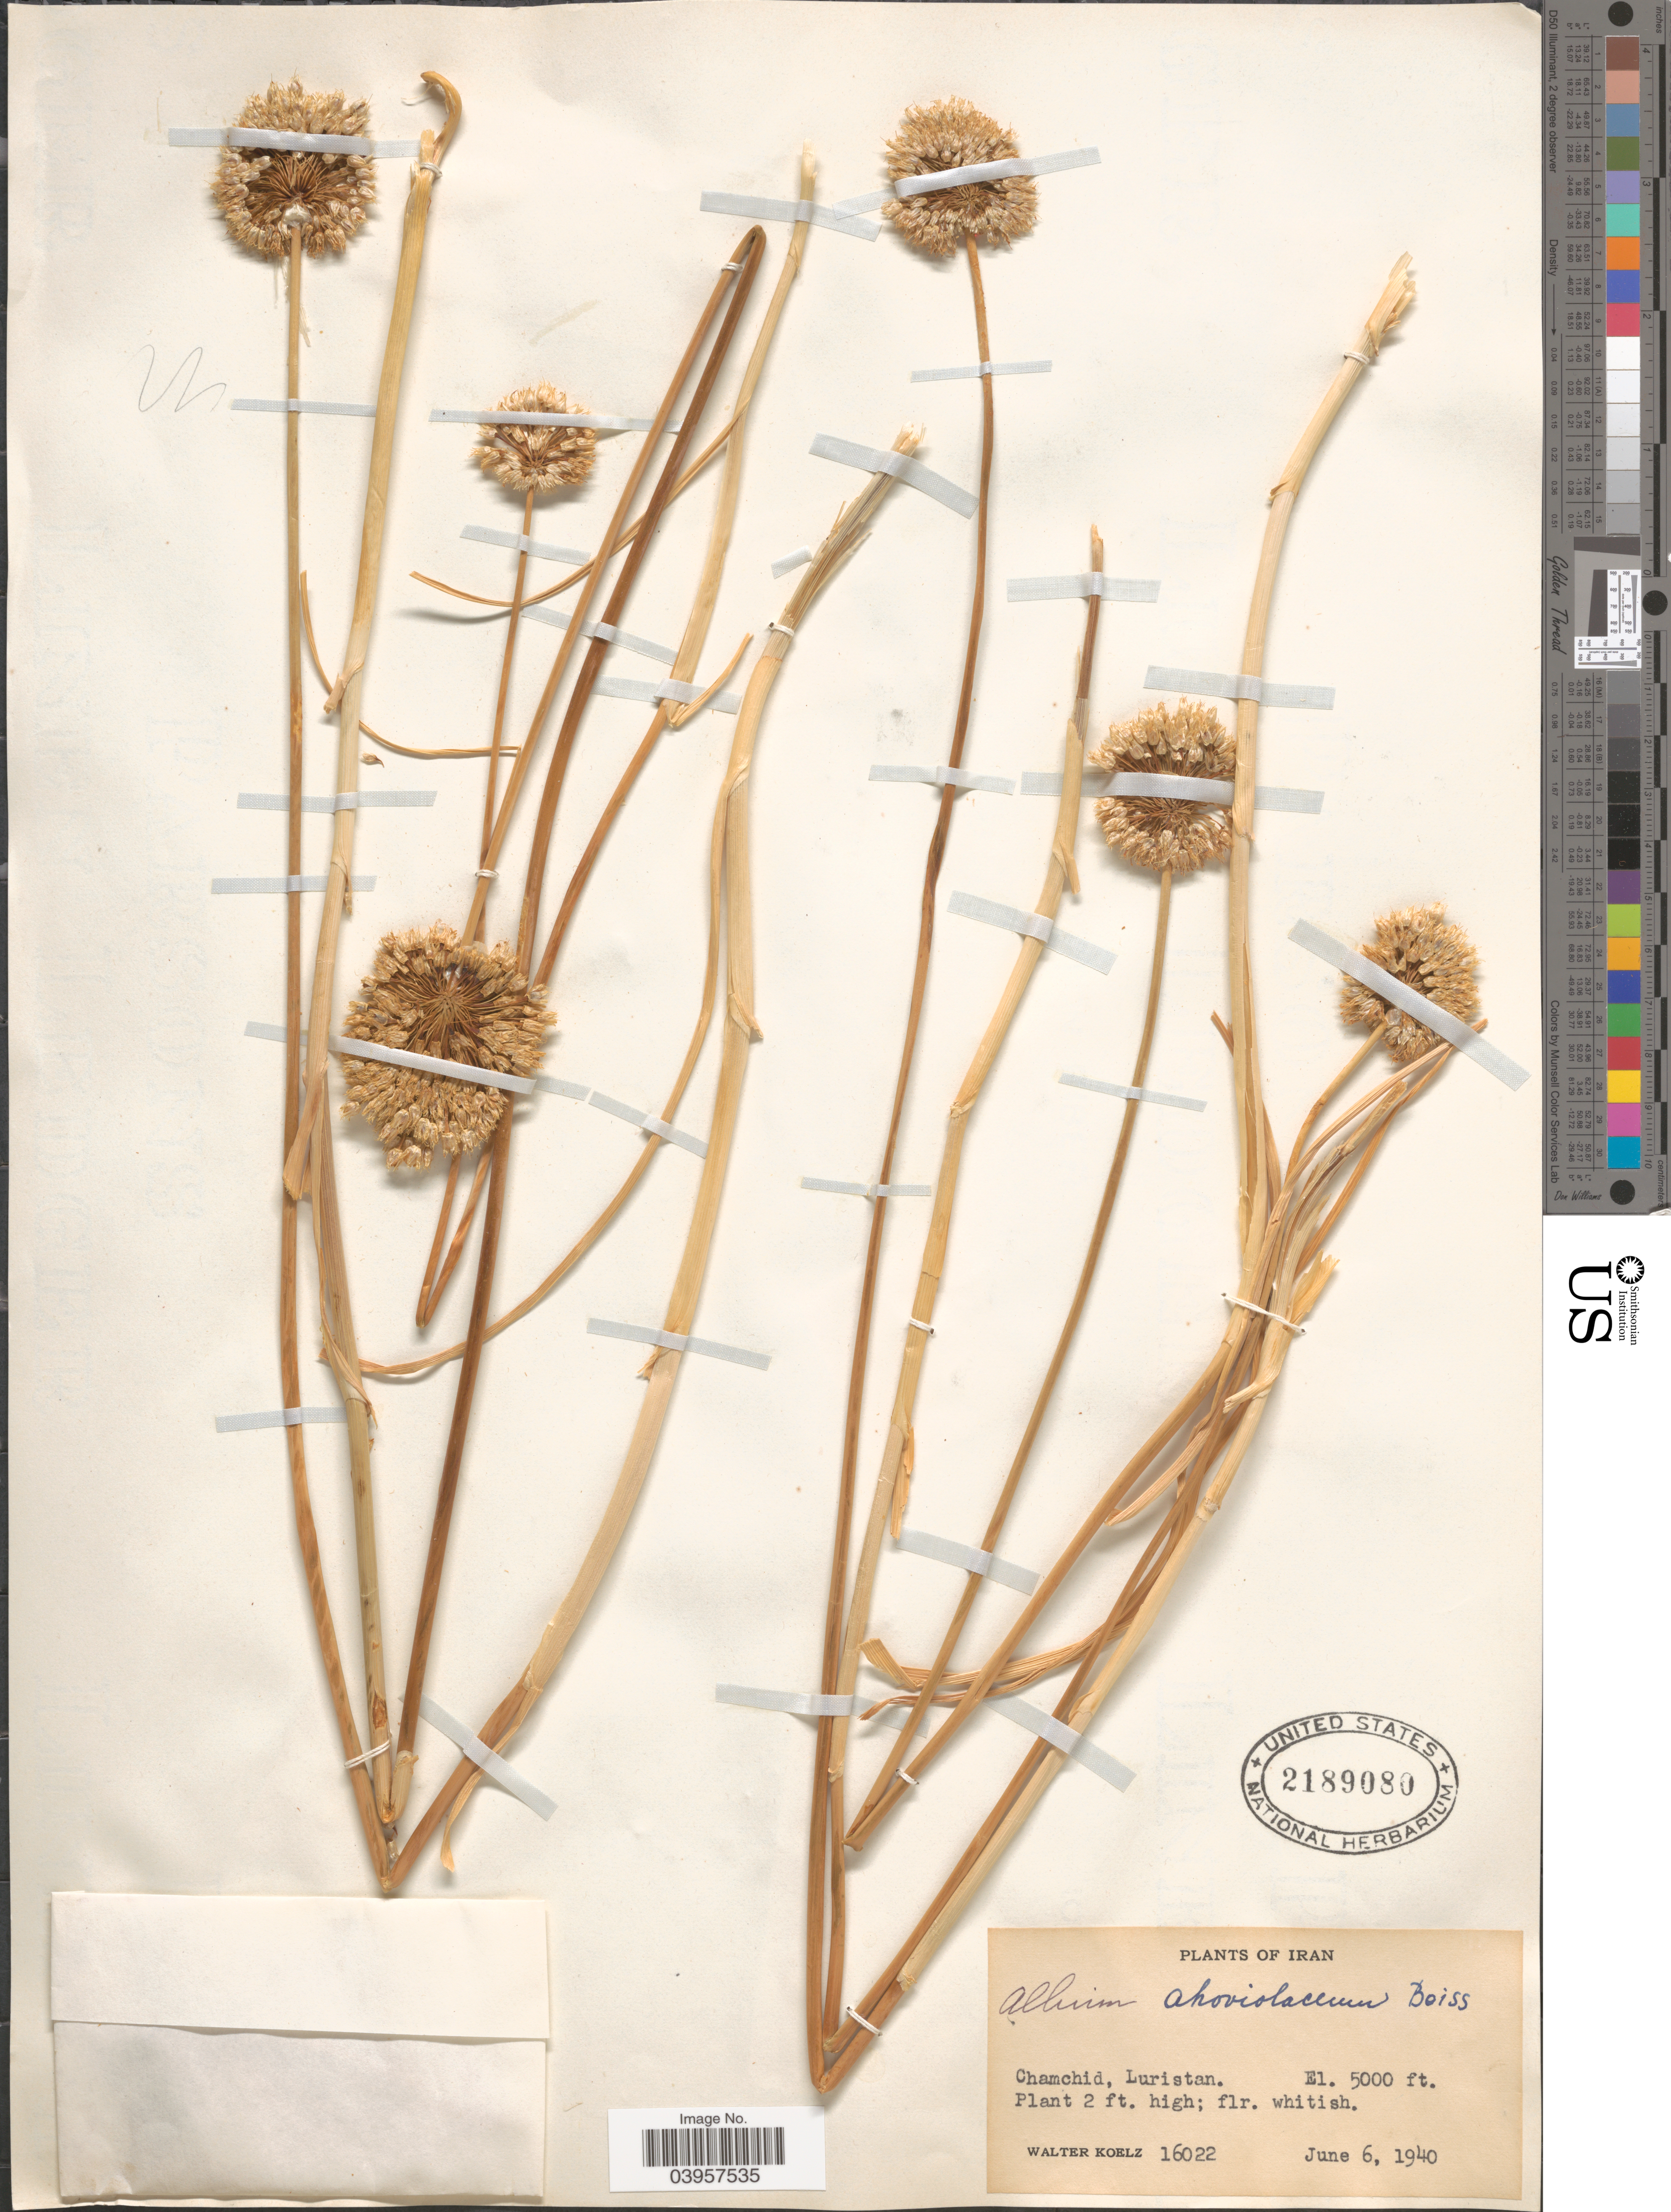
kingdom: Plantae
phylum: Tracheophyta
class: Liliopsida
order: Asparagales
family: Amaryllidaceae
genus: Allium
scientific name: Allium atroviolaceum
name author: Boiss.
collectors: W. N. Koelz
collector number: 16022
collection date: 1940-06-06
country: Iran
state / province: Lorestan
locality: Chamchid, Luristan.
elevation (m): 1524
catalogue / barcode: US 2189080